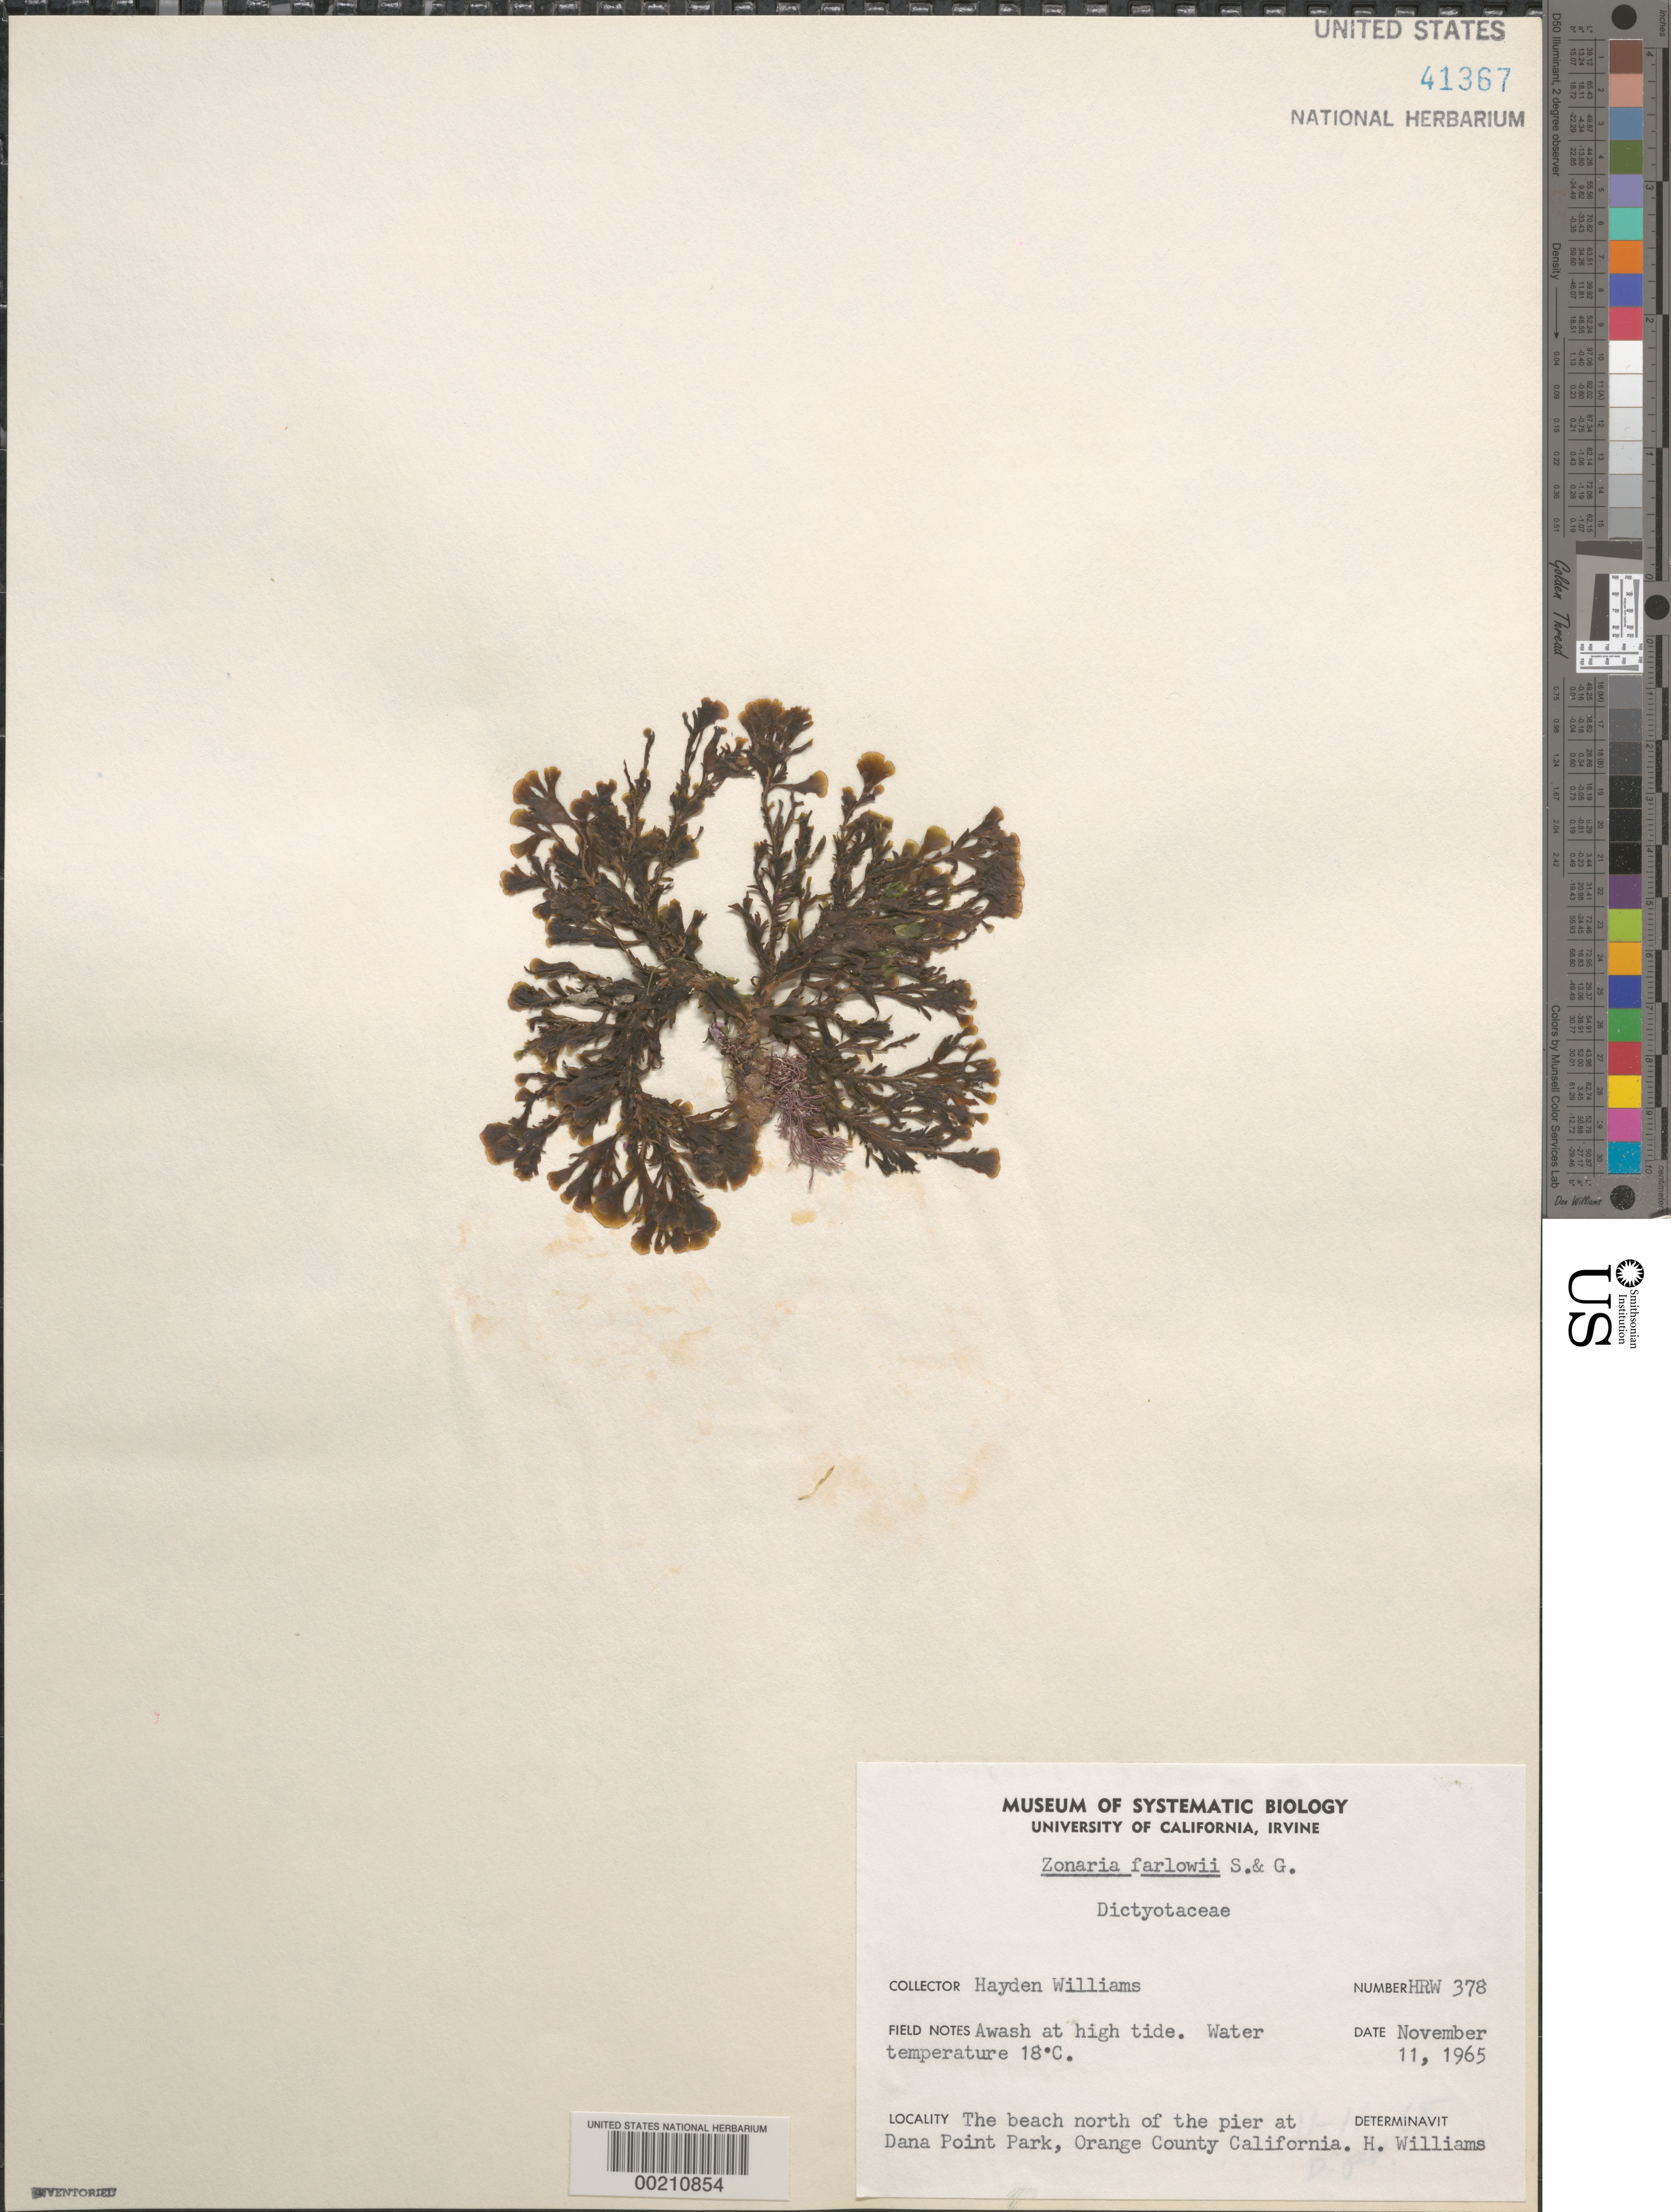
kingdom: Chromista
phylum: Ochrophyta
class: Phaeophyceae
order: Dictyotales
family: Dictyotaceae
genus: Zonaria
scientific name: Zonaria farlowii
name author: Setch. & N.L. Gardner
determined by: Williams, H. R.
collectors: H. R. Williams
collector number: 378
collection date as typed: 11 Nov 1965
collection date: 1965-11-11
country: United States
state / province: California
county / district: Orange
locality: Dana Point Park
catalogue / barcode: US 41367